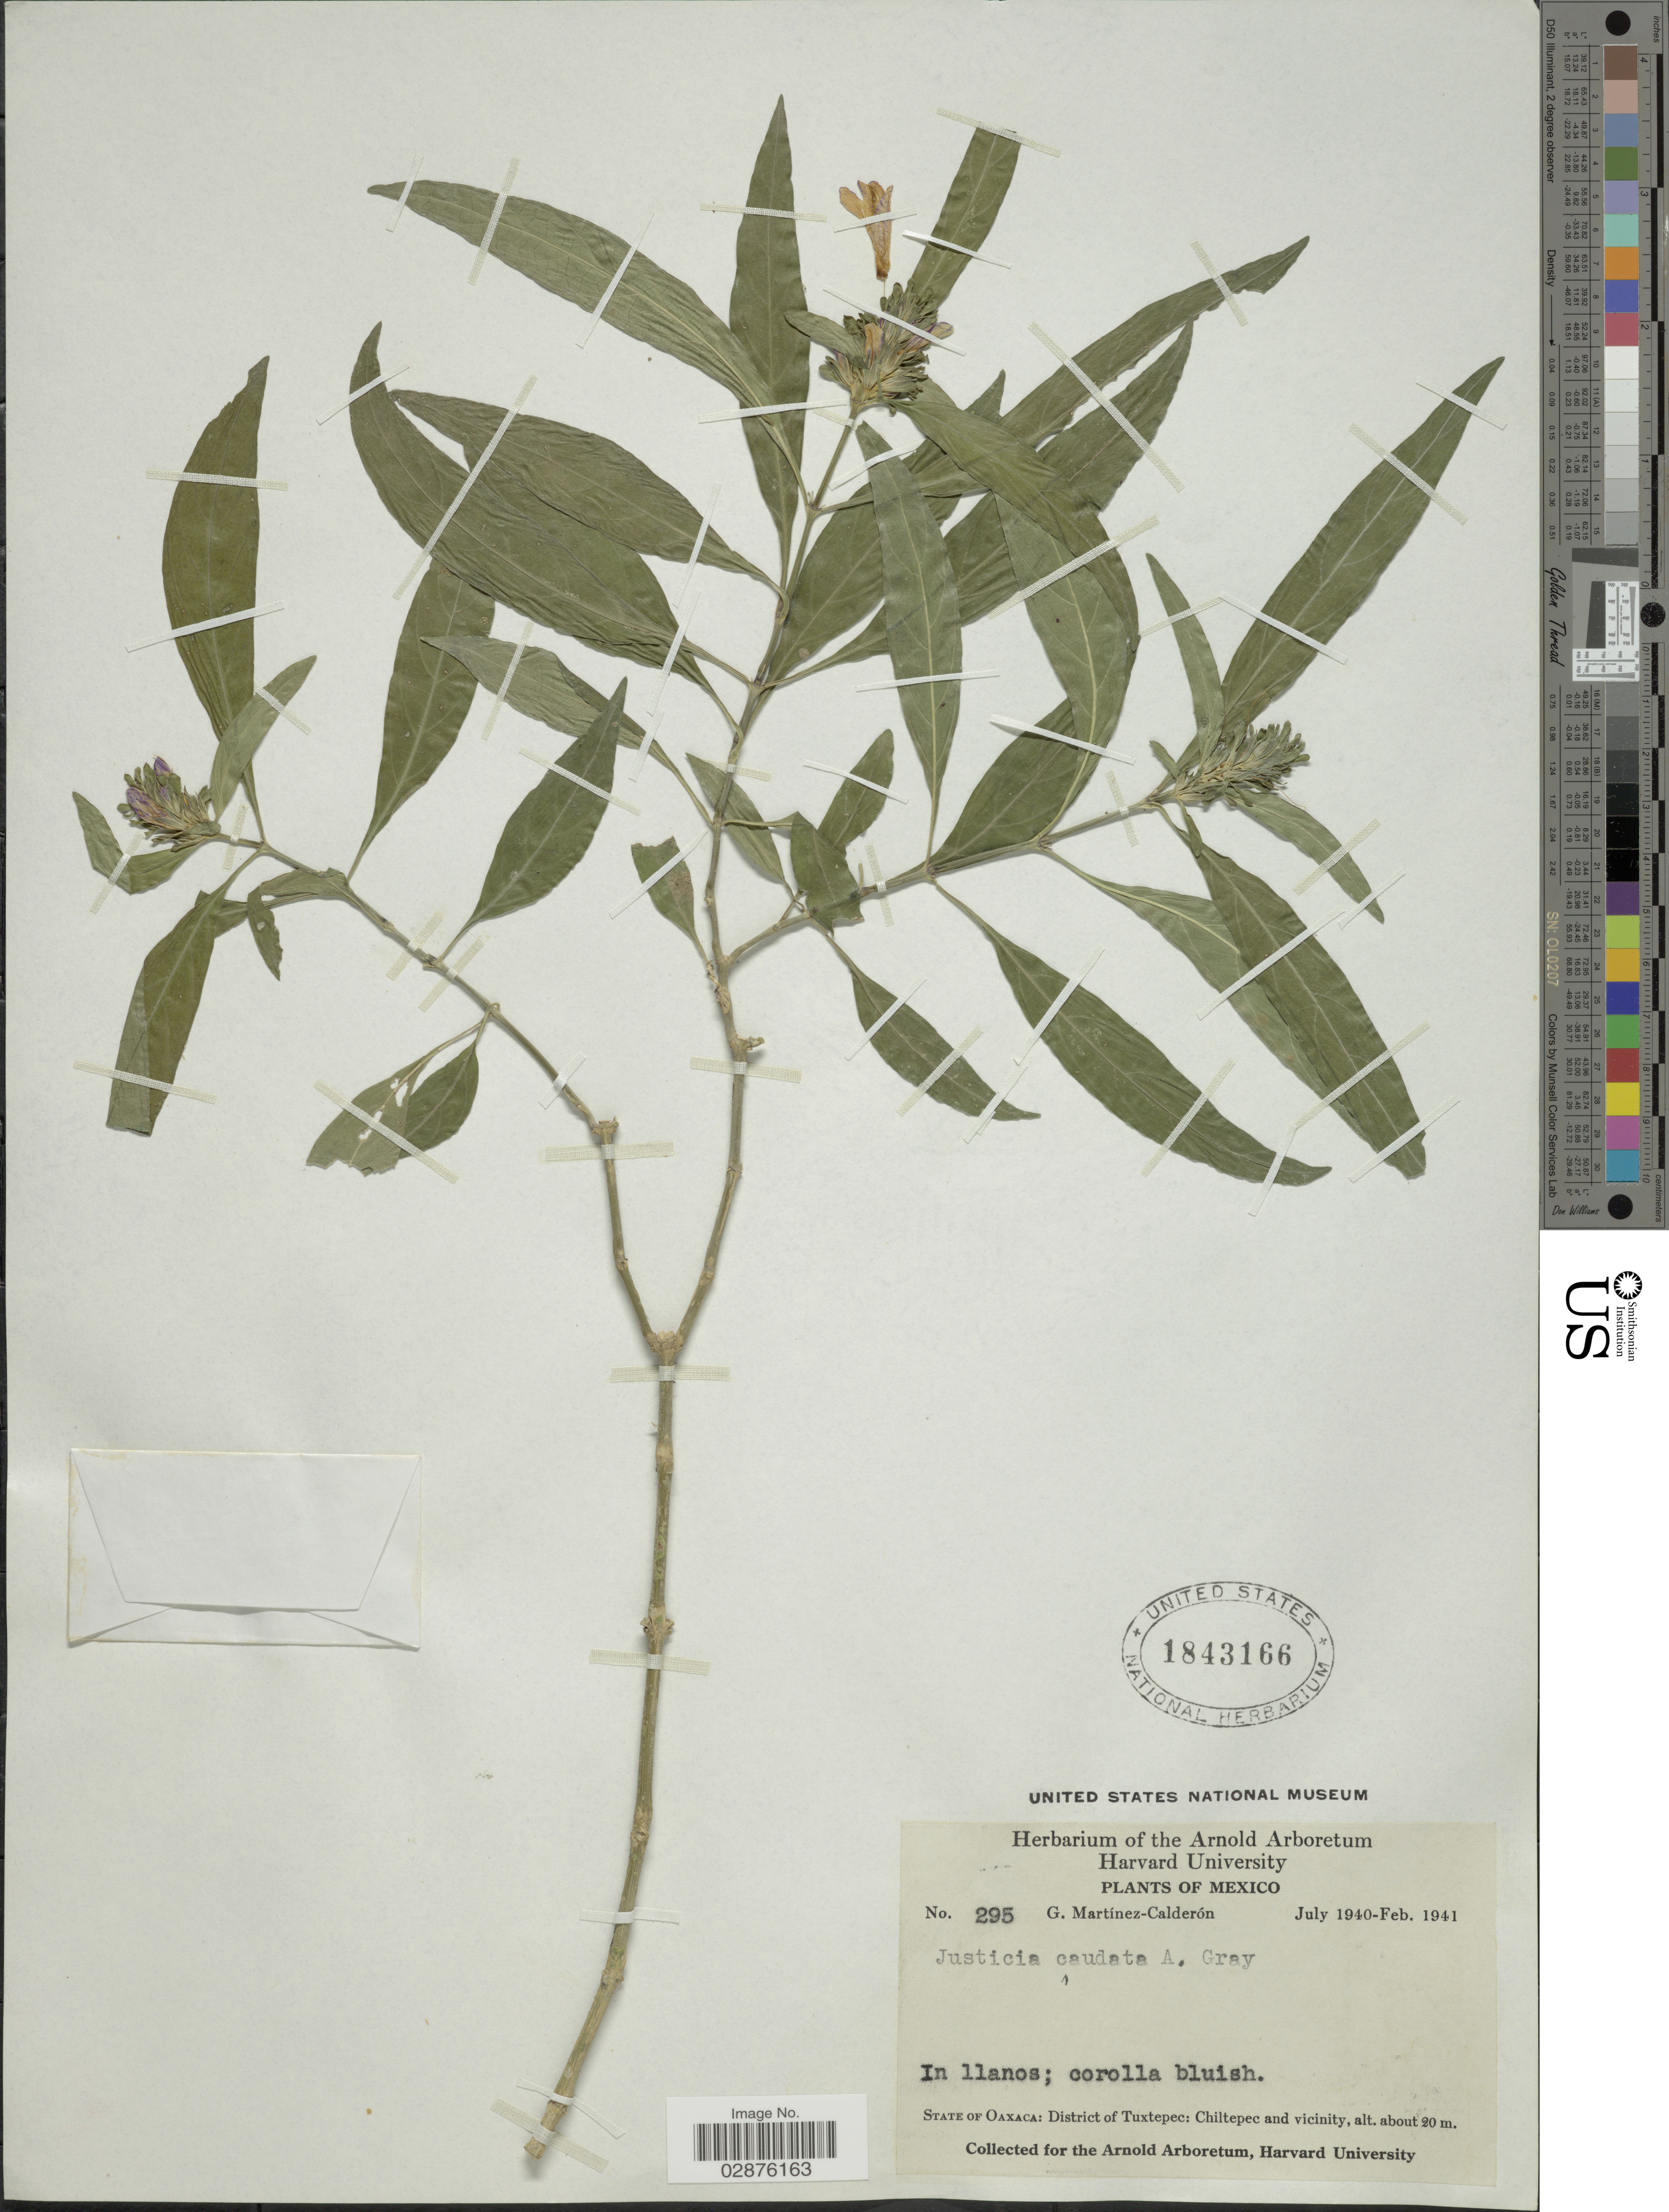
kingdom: Plantae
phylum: Tracheophyta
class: Magnoliopsida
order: Lamiales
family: Acanthaceae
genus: Justicia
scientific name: Justicia caudata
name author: A. Gray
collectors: G. Martínez Calderón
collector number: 295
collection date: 1940-07/1941-02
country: Mexico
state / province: Oaxaca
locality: District of Tuxtepec: Chiltepec and vicinity.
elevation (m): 20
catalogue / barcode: US 1843166